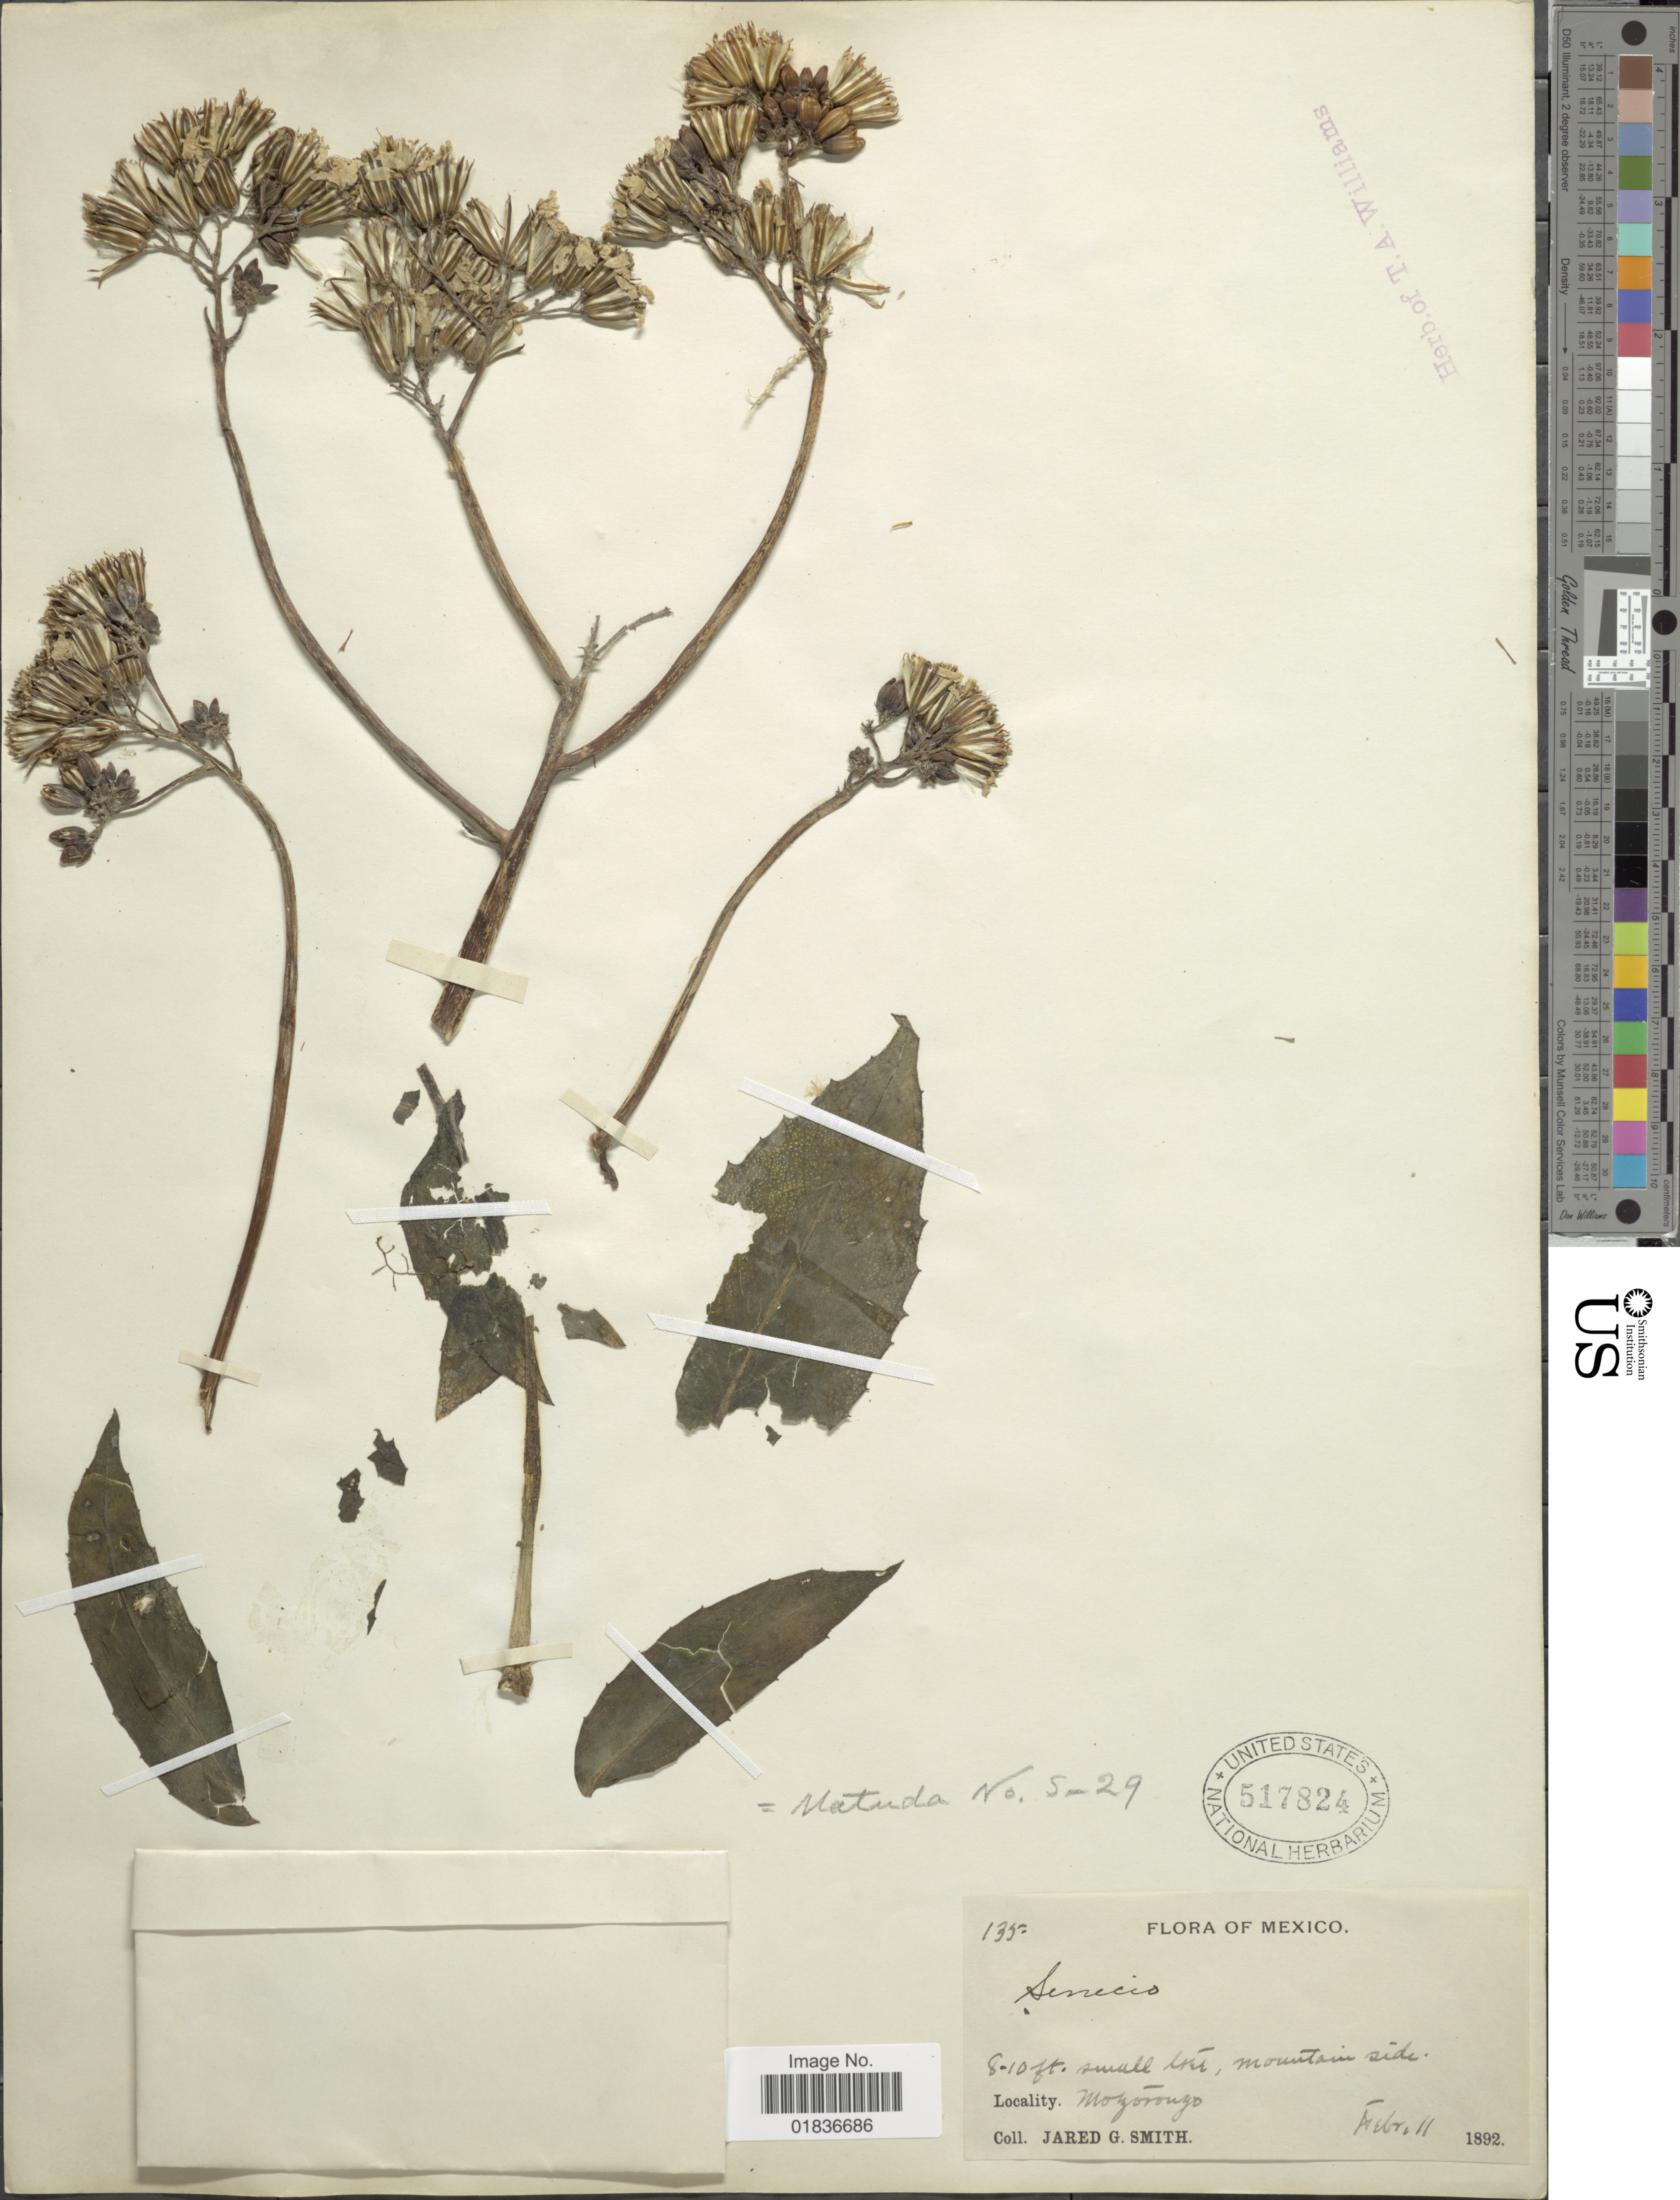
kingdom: Plantae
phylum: Tracheophyta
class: Magnoliopsida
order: Asterales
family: Asteraceae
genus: Senecio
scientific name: Senecio sp.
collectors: J. G. Smith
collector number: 135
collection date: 1892-02-11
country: Mexico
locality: Mozorongo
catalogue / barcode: US 517824